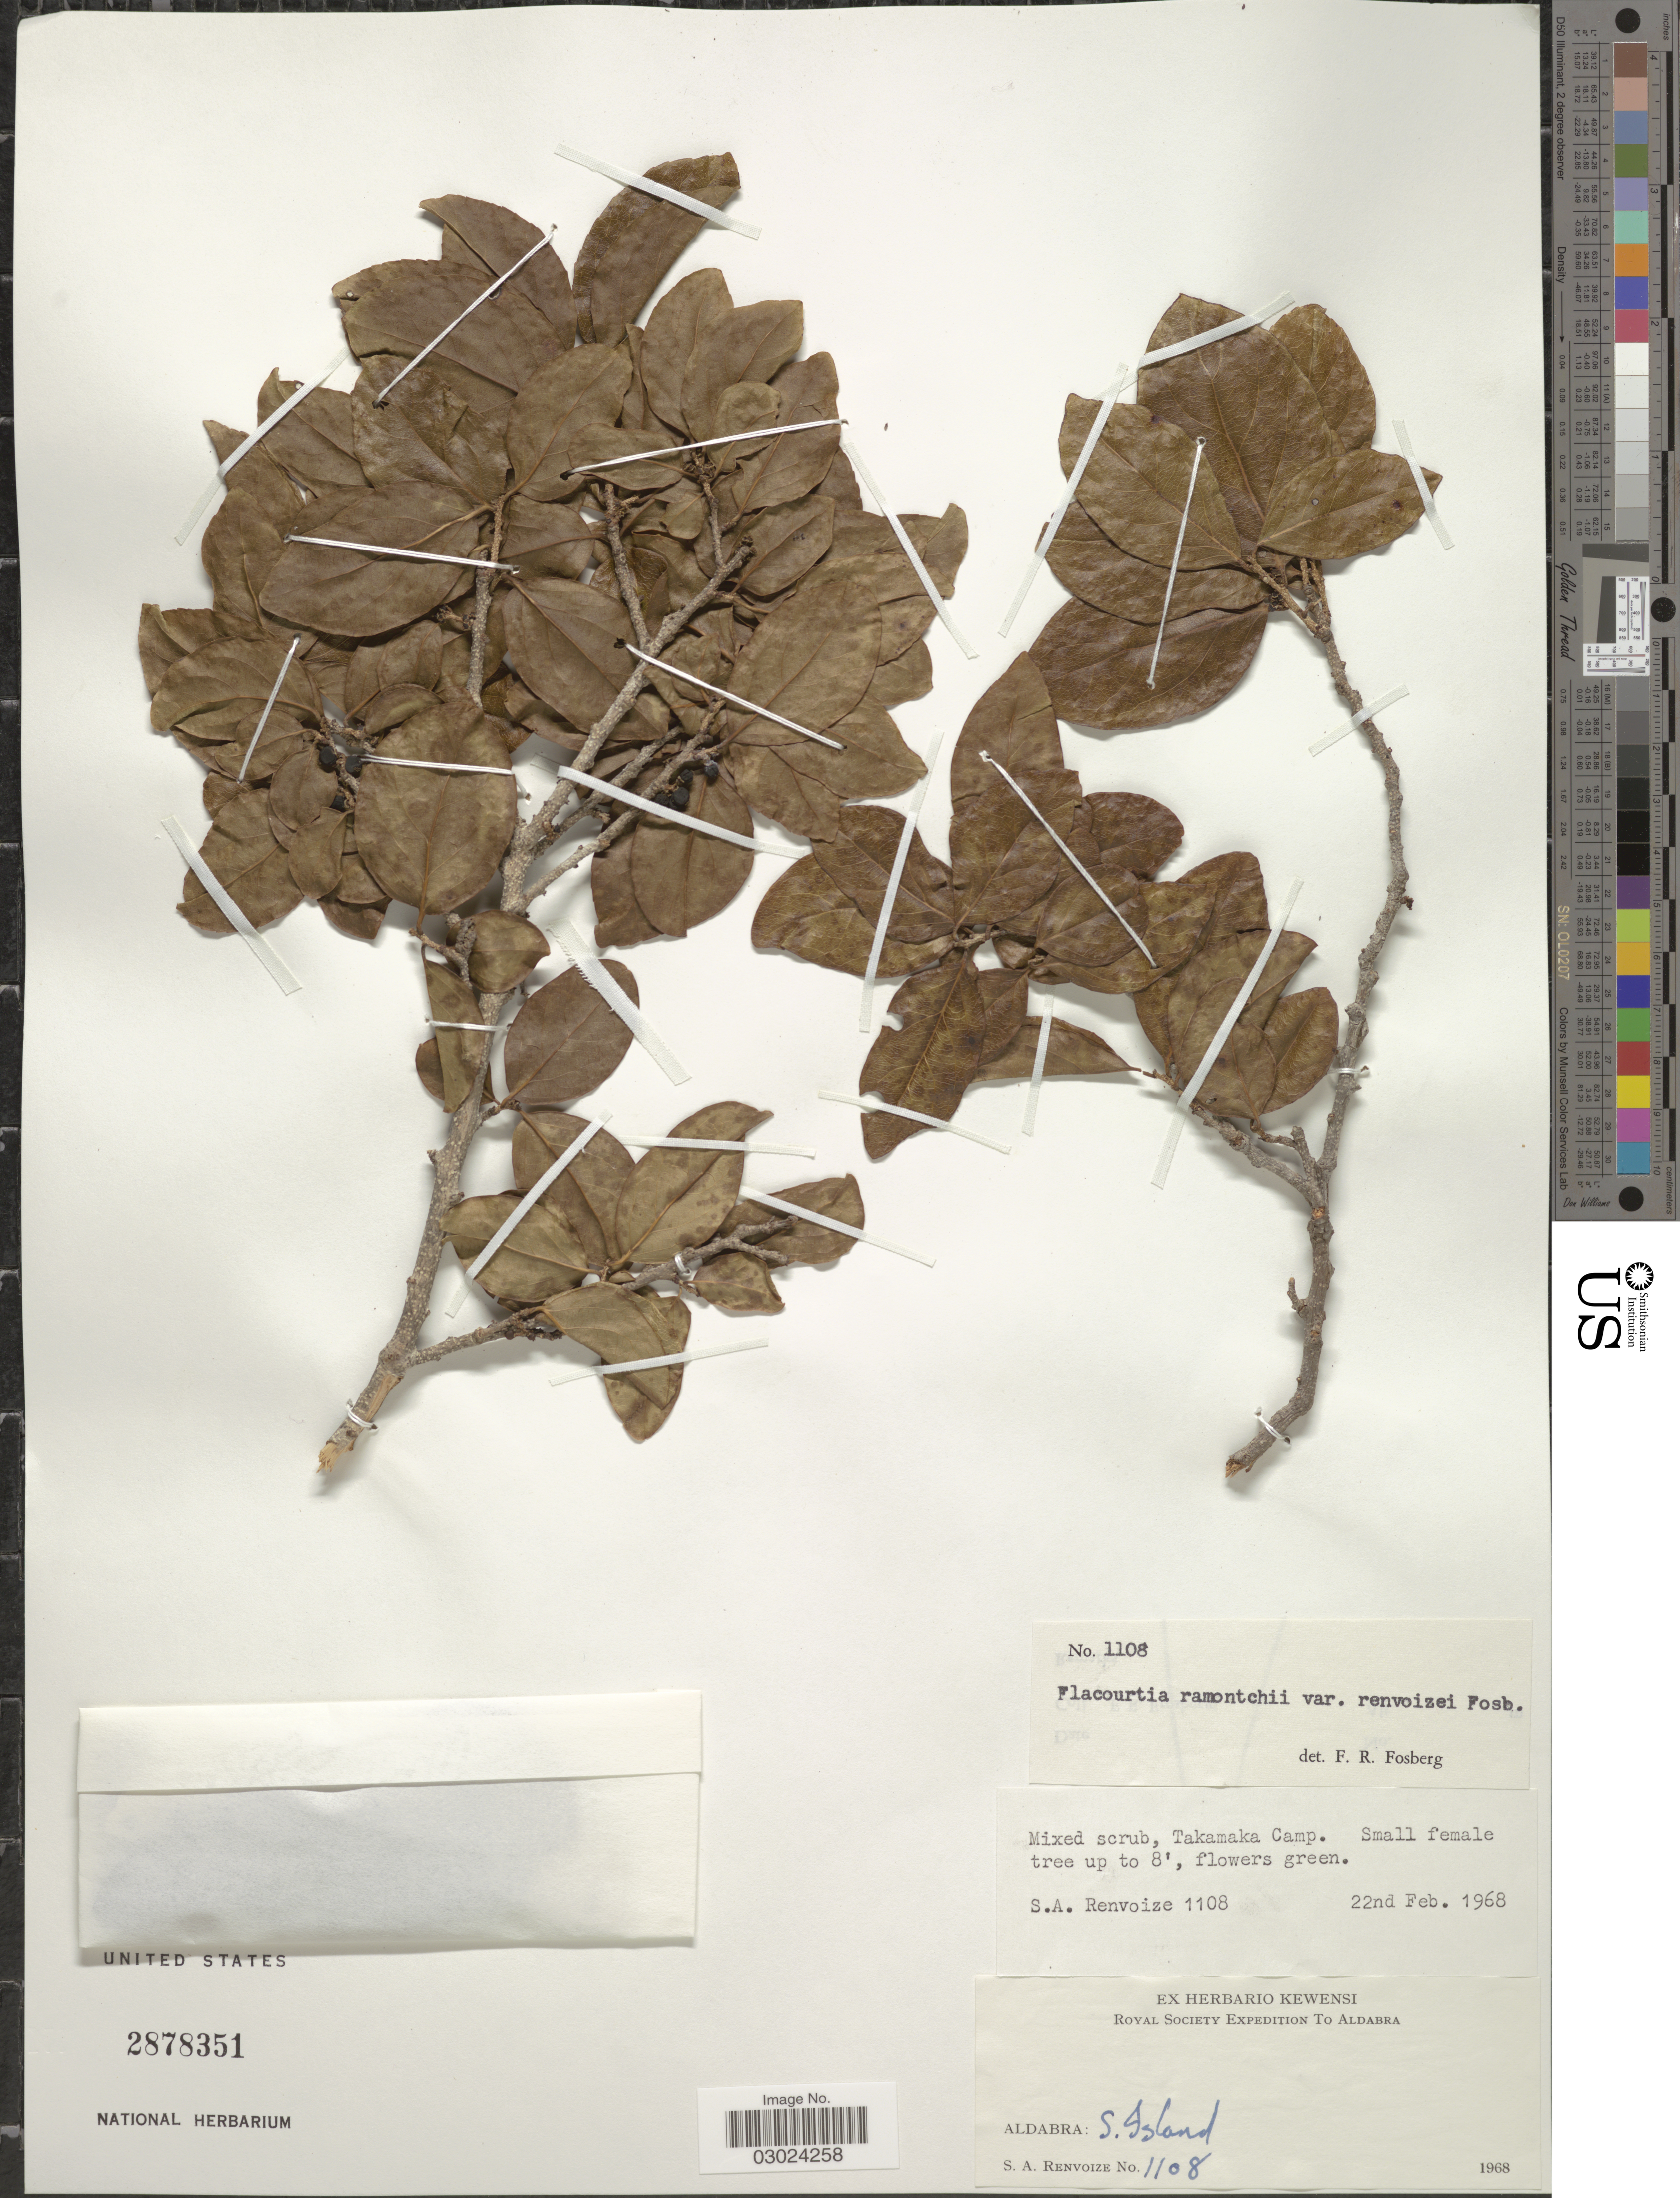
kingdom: Plantae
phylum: Tracheophyta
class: Magnoliopsida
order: Malpighiales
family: Salicaceae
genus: Flacourtia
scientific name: Flacourtia ramontchi var. renvoizei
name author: Fosberg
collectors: S. A. Renvoize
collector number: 1108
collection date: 1968-02-22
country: Seychelles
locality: Aldabra: S. Island. Takamaka Camp.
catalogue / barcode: US 2878351